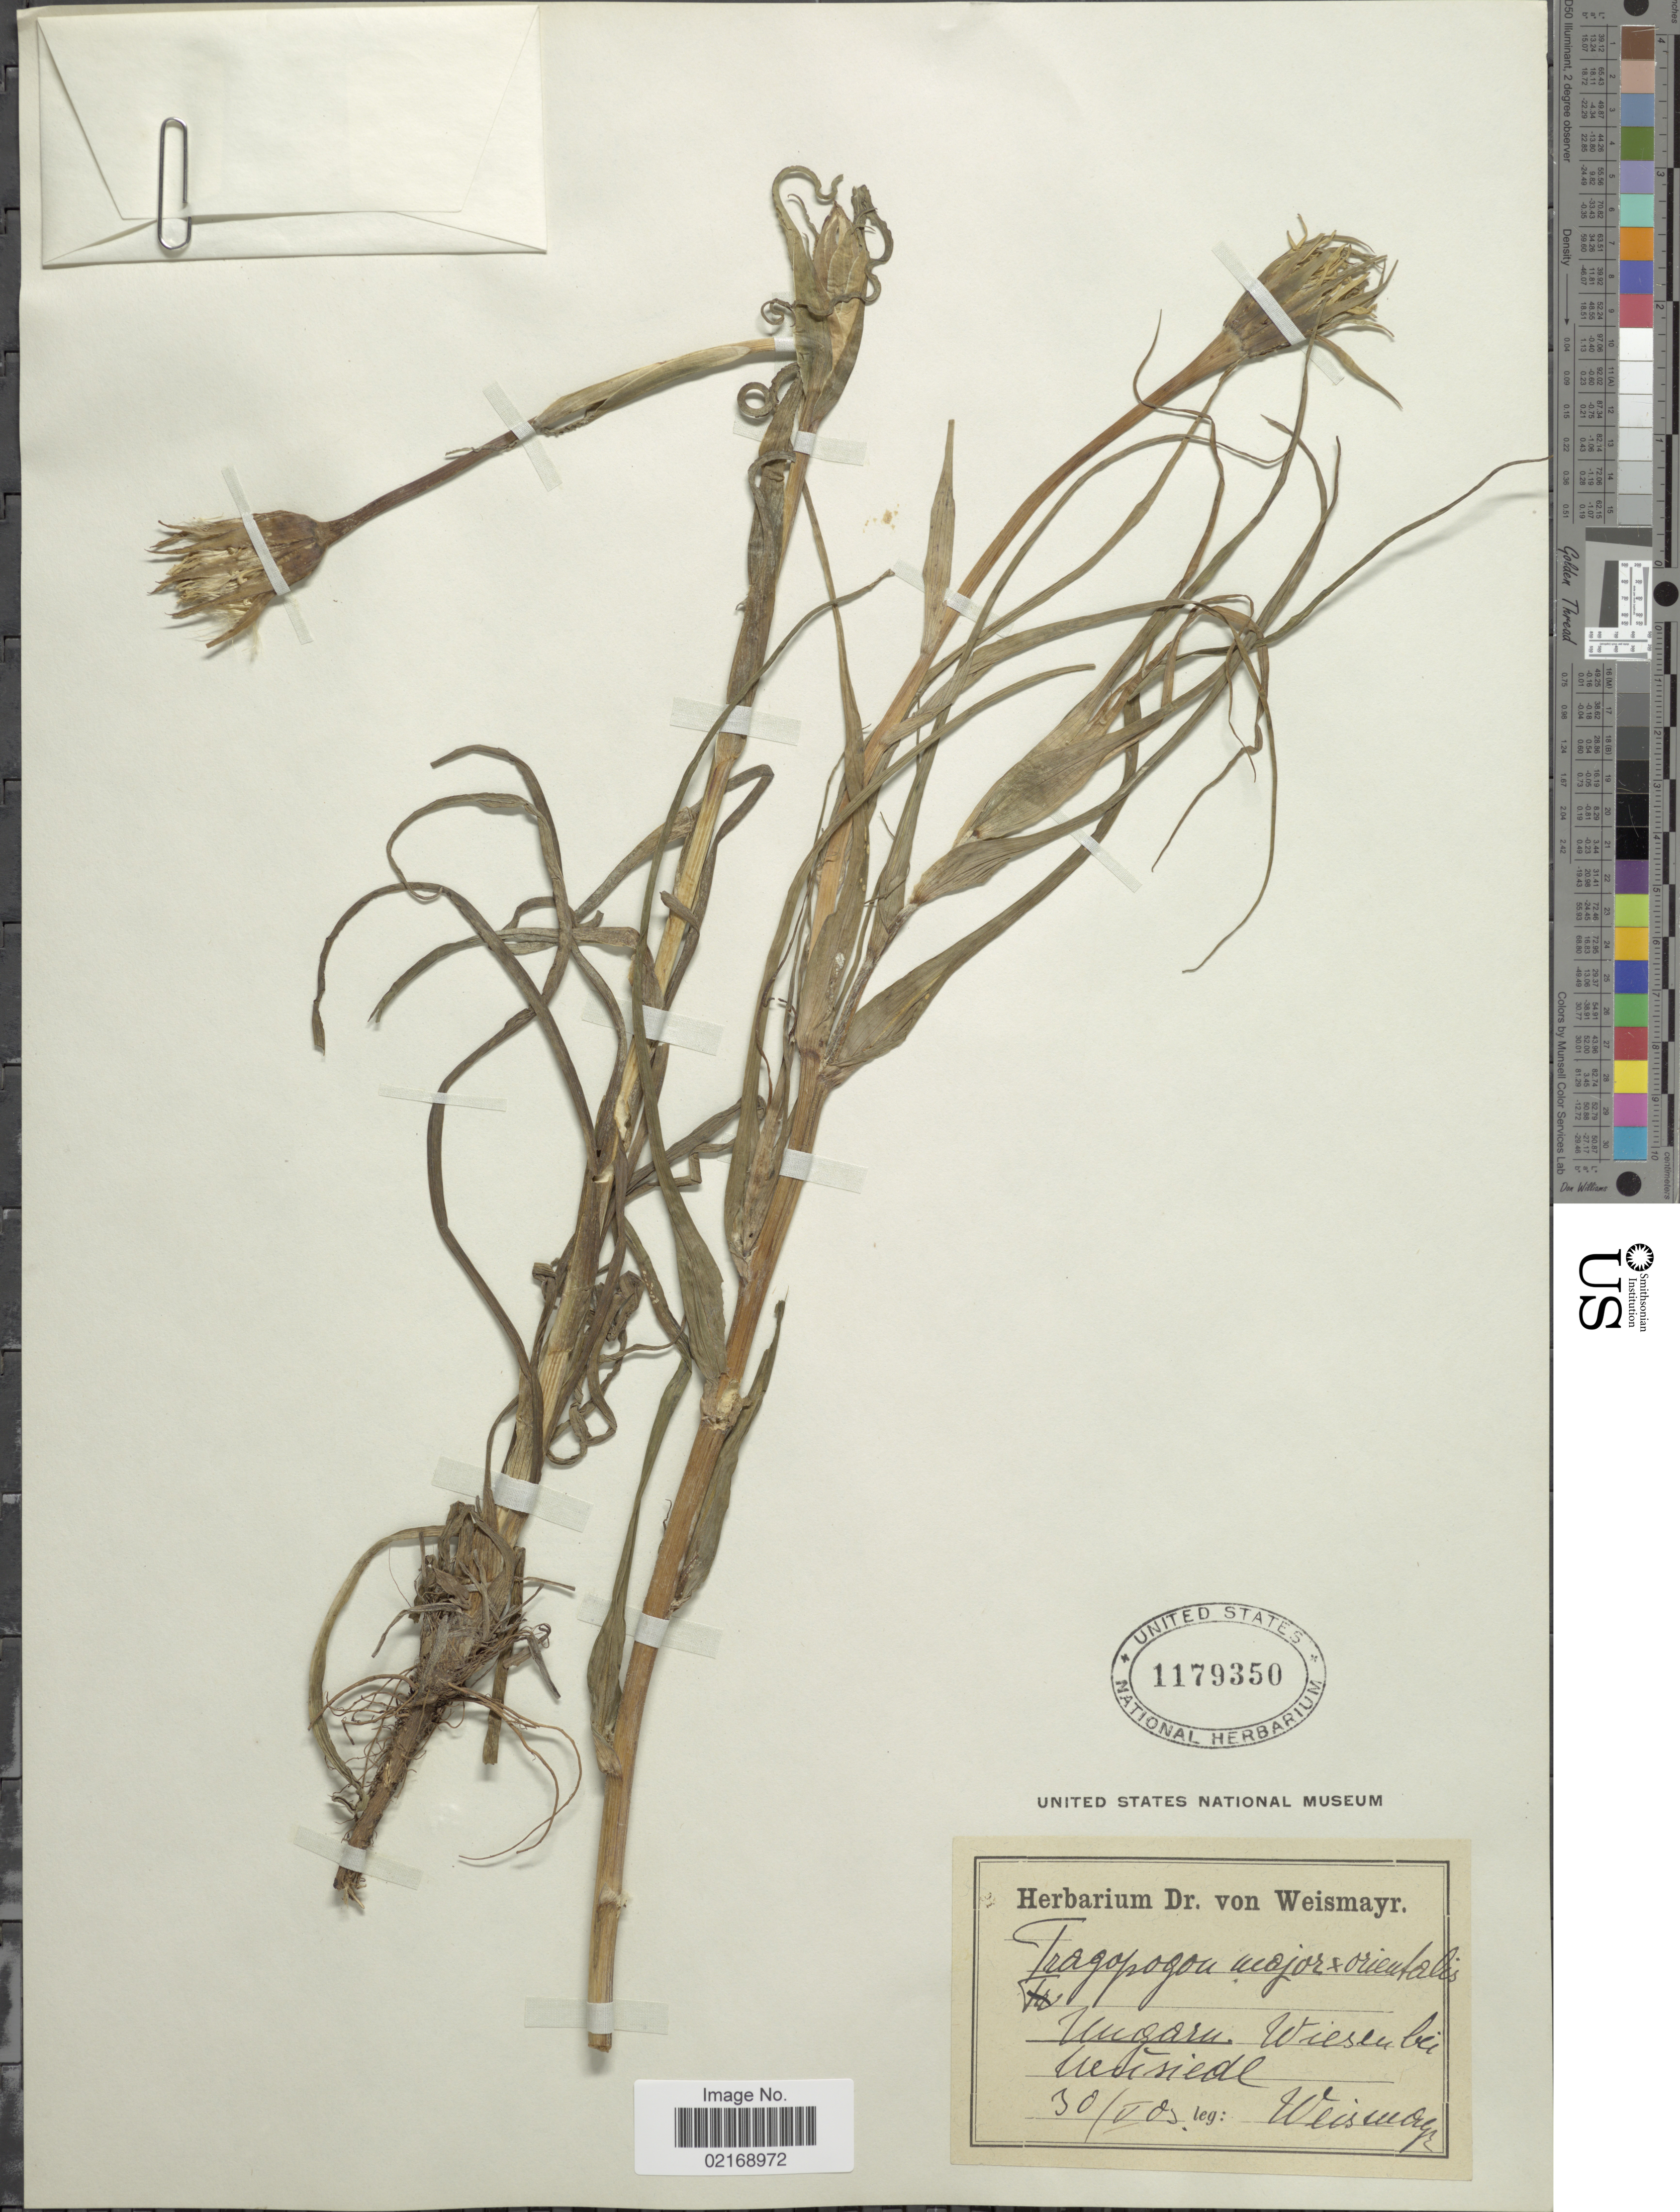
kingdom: Plantae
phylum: Tracheophyta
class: Magnoliopsida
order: Asterales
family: Asteraceae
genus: Tragopogon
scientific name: Tragopogon dubius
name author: Scop.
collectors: Weismayr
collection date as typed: Transcribed d/m/y: 30/5/05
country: Hungary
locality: Wiesen bei Mednedl [interpreted]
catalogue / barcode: US 1179350